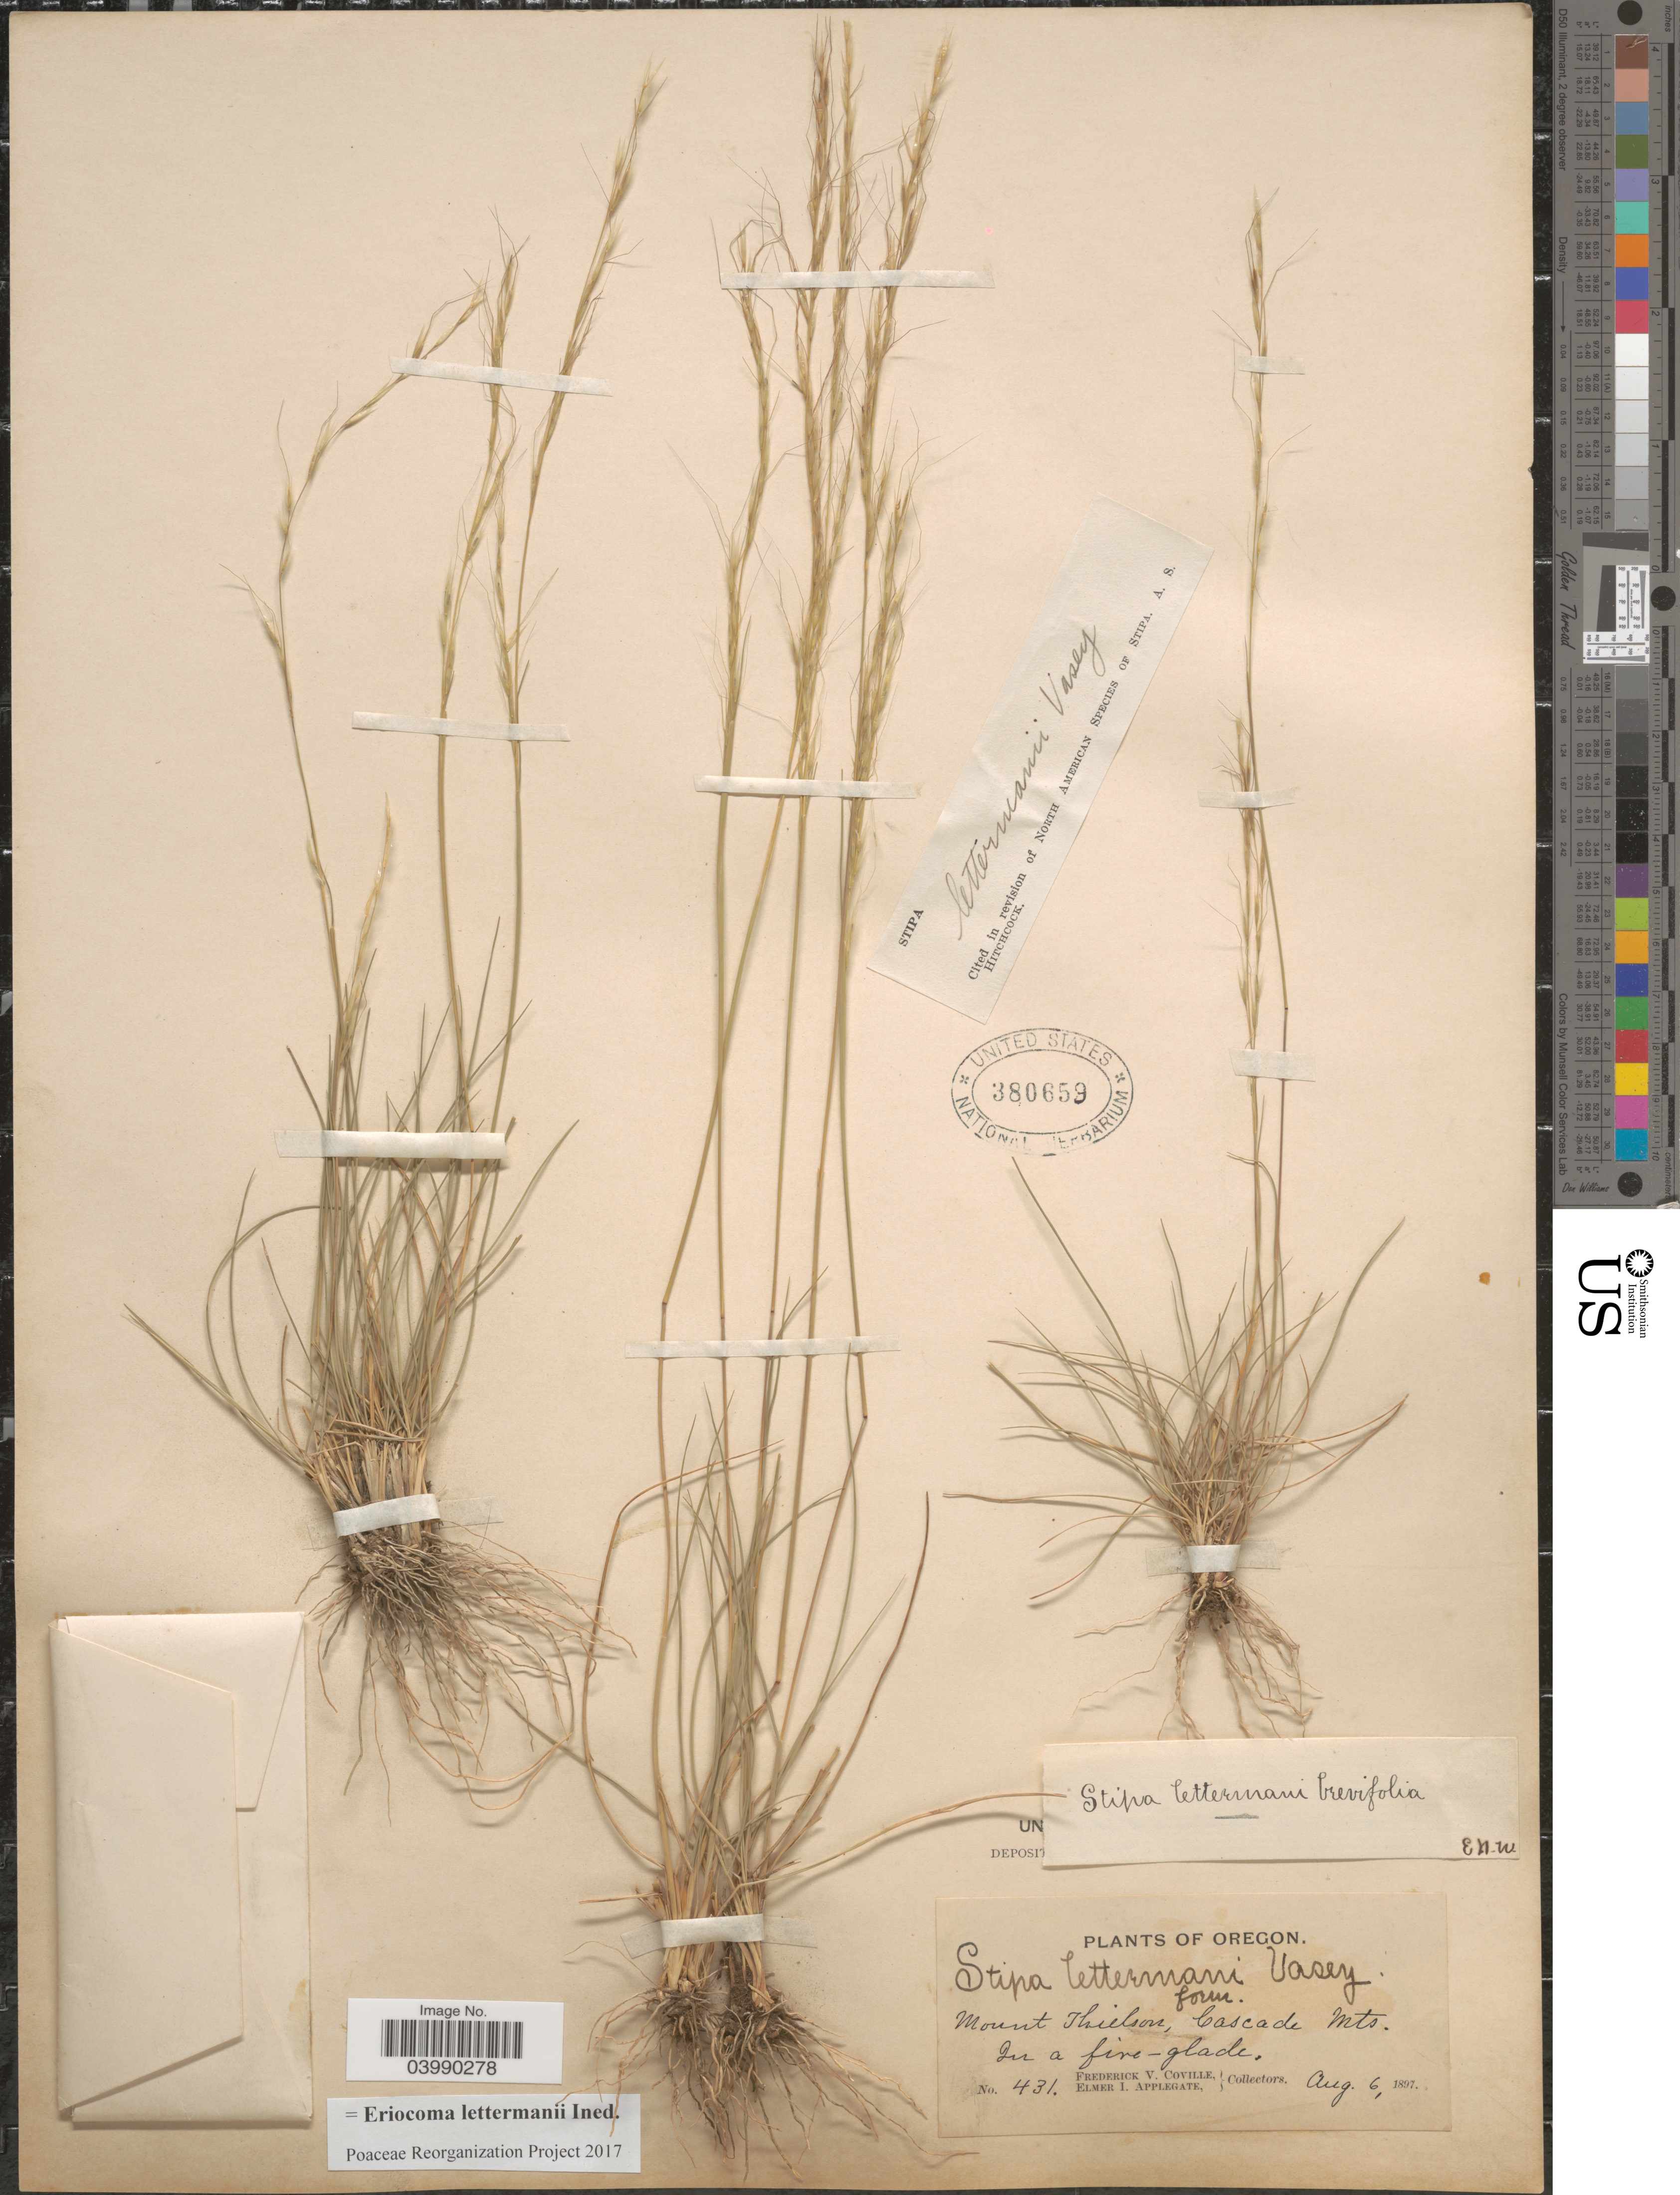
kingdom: Plantae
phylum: Tracheophyta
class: Liliopsida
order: Poales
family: Poaceae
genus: Eriocoma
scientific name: Eriocoma lettermanii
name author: (Vasey) Romasch.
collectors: F. V. Coville & E. I. Applegate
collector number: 431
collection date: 1897-08-06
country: United States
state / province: Oregon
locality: Mount Thielson, Cascade Mts.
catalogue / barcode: US 380659